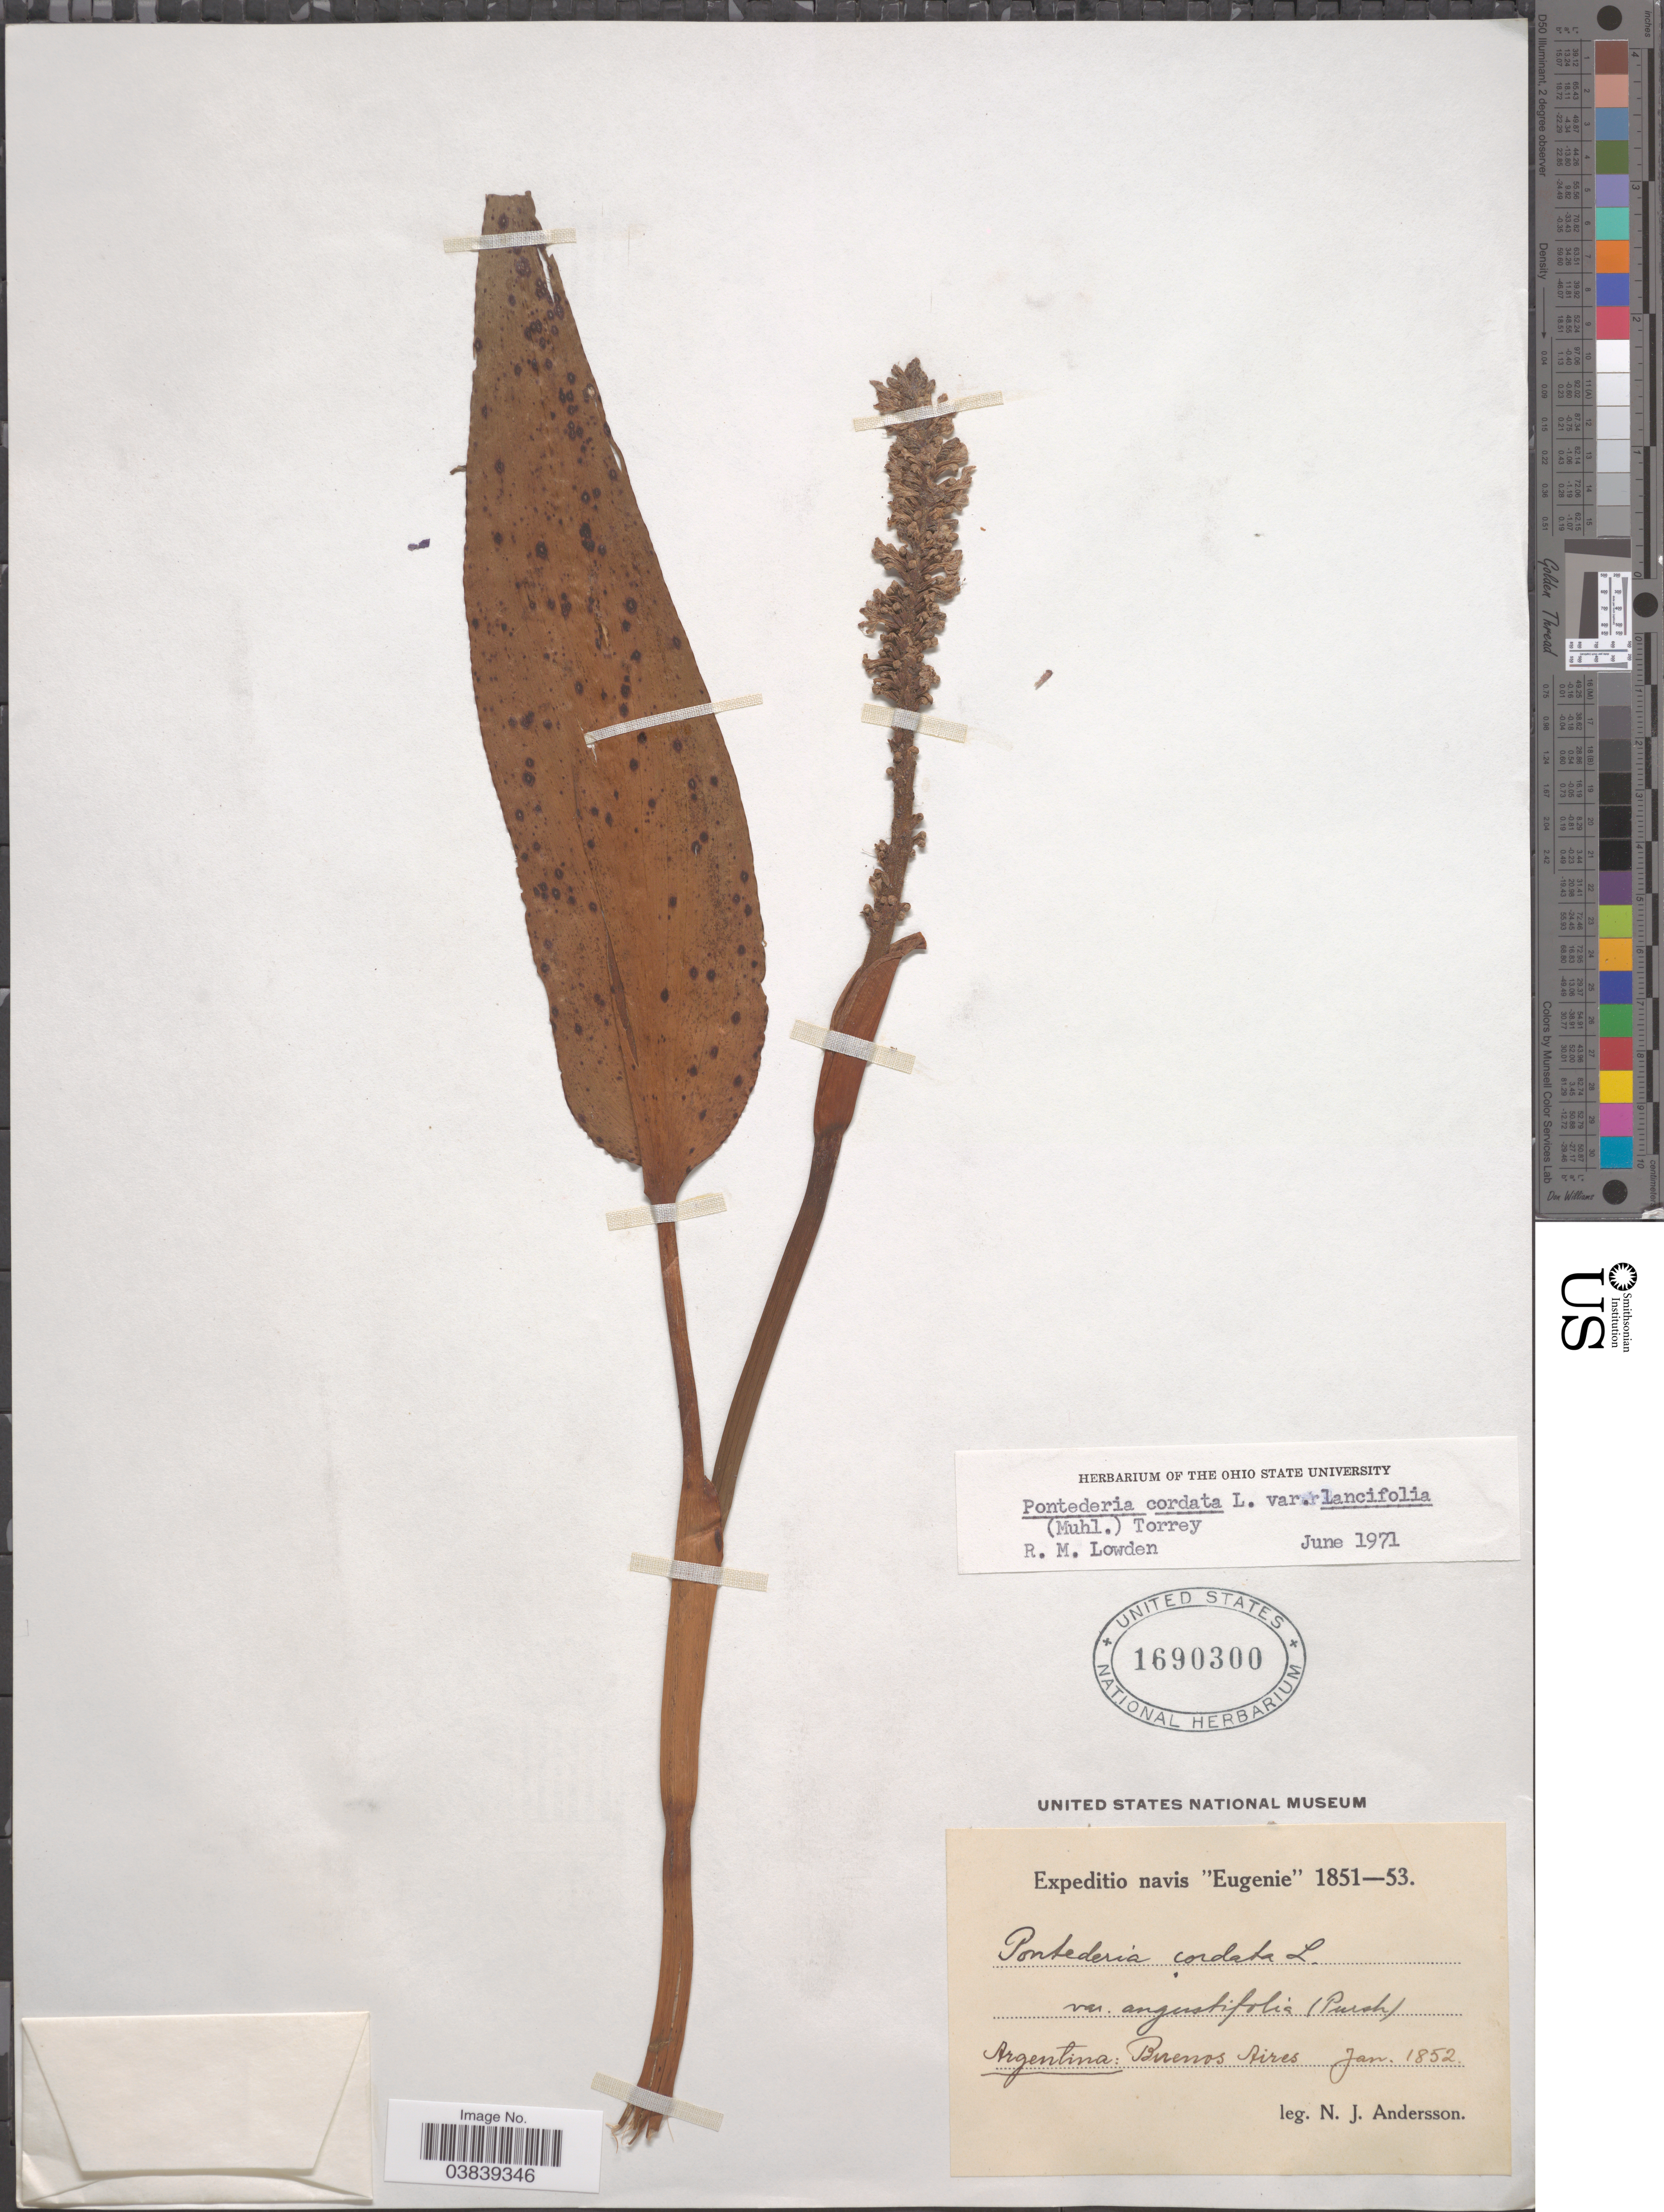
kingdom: Plantae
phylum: Tracheophyta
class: Liliopsida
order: Commelinales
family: Pontederiaceae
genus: Pontederia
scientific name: Pontederia cordata var. lancifolia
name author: (Muhl.) Morong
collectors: N. J. Anderson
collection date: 1852-01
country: Argentina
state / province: Buenos Aires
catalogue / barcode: US 1690300